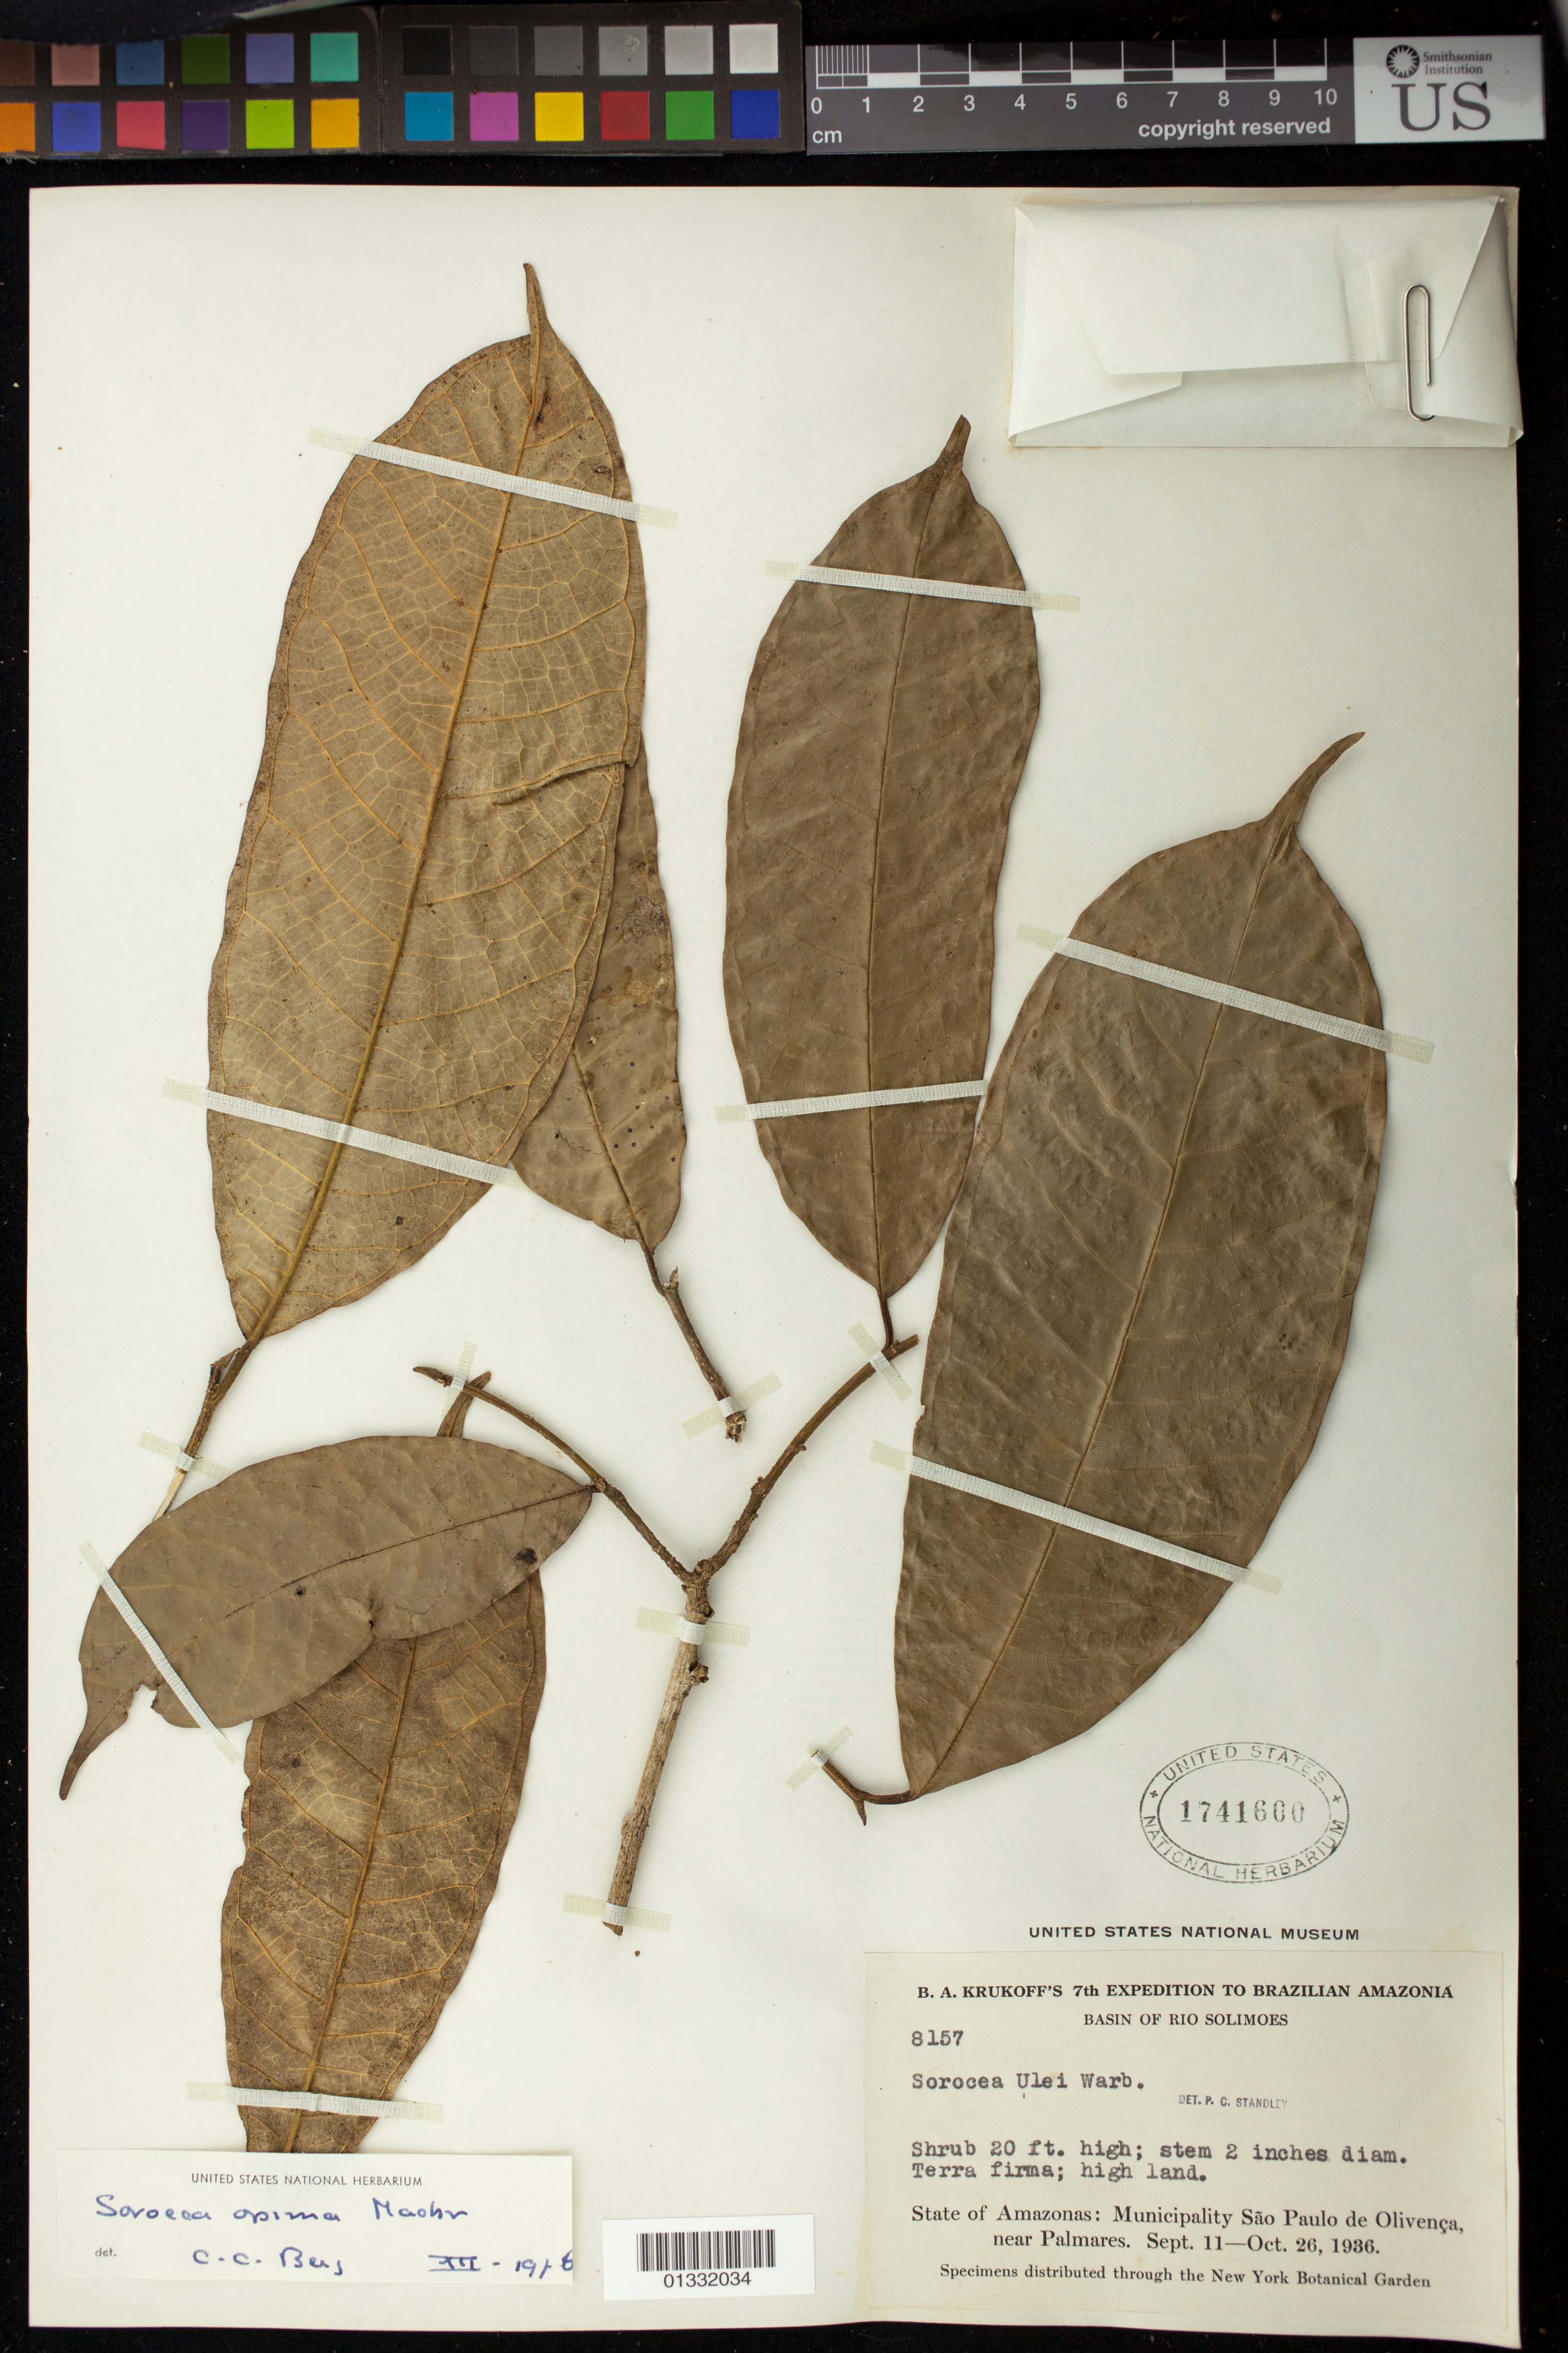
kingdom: Plantae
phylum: Tracheophyta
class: Magnoliopsida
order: Rosales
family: Moraceae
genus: Sorocea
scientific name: Sorocea opima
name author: J.F. Macbr.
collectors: B. A. Krukoff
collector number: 8157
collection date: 1936-09-11,1936-10-26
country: Brazil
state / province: Amazonas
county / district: São Paulo de Olivença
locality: Basin of Rio Solimões. Near Palmares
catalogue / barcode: US 1741600